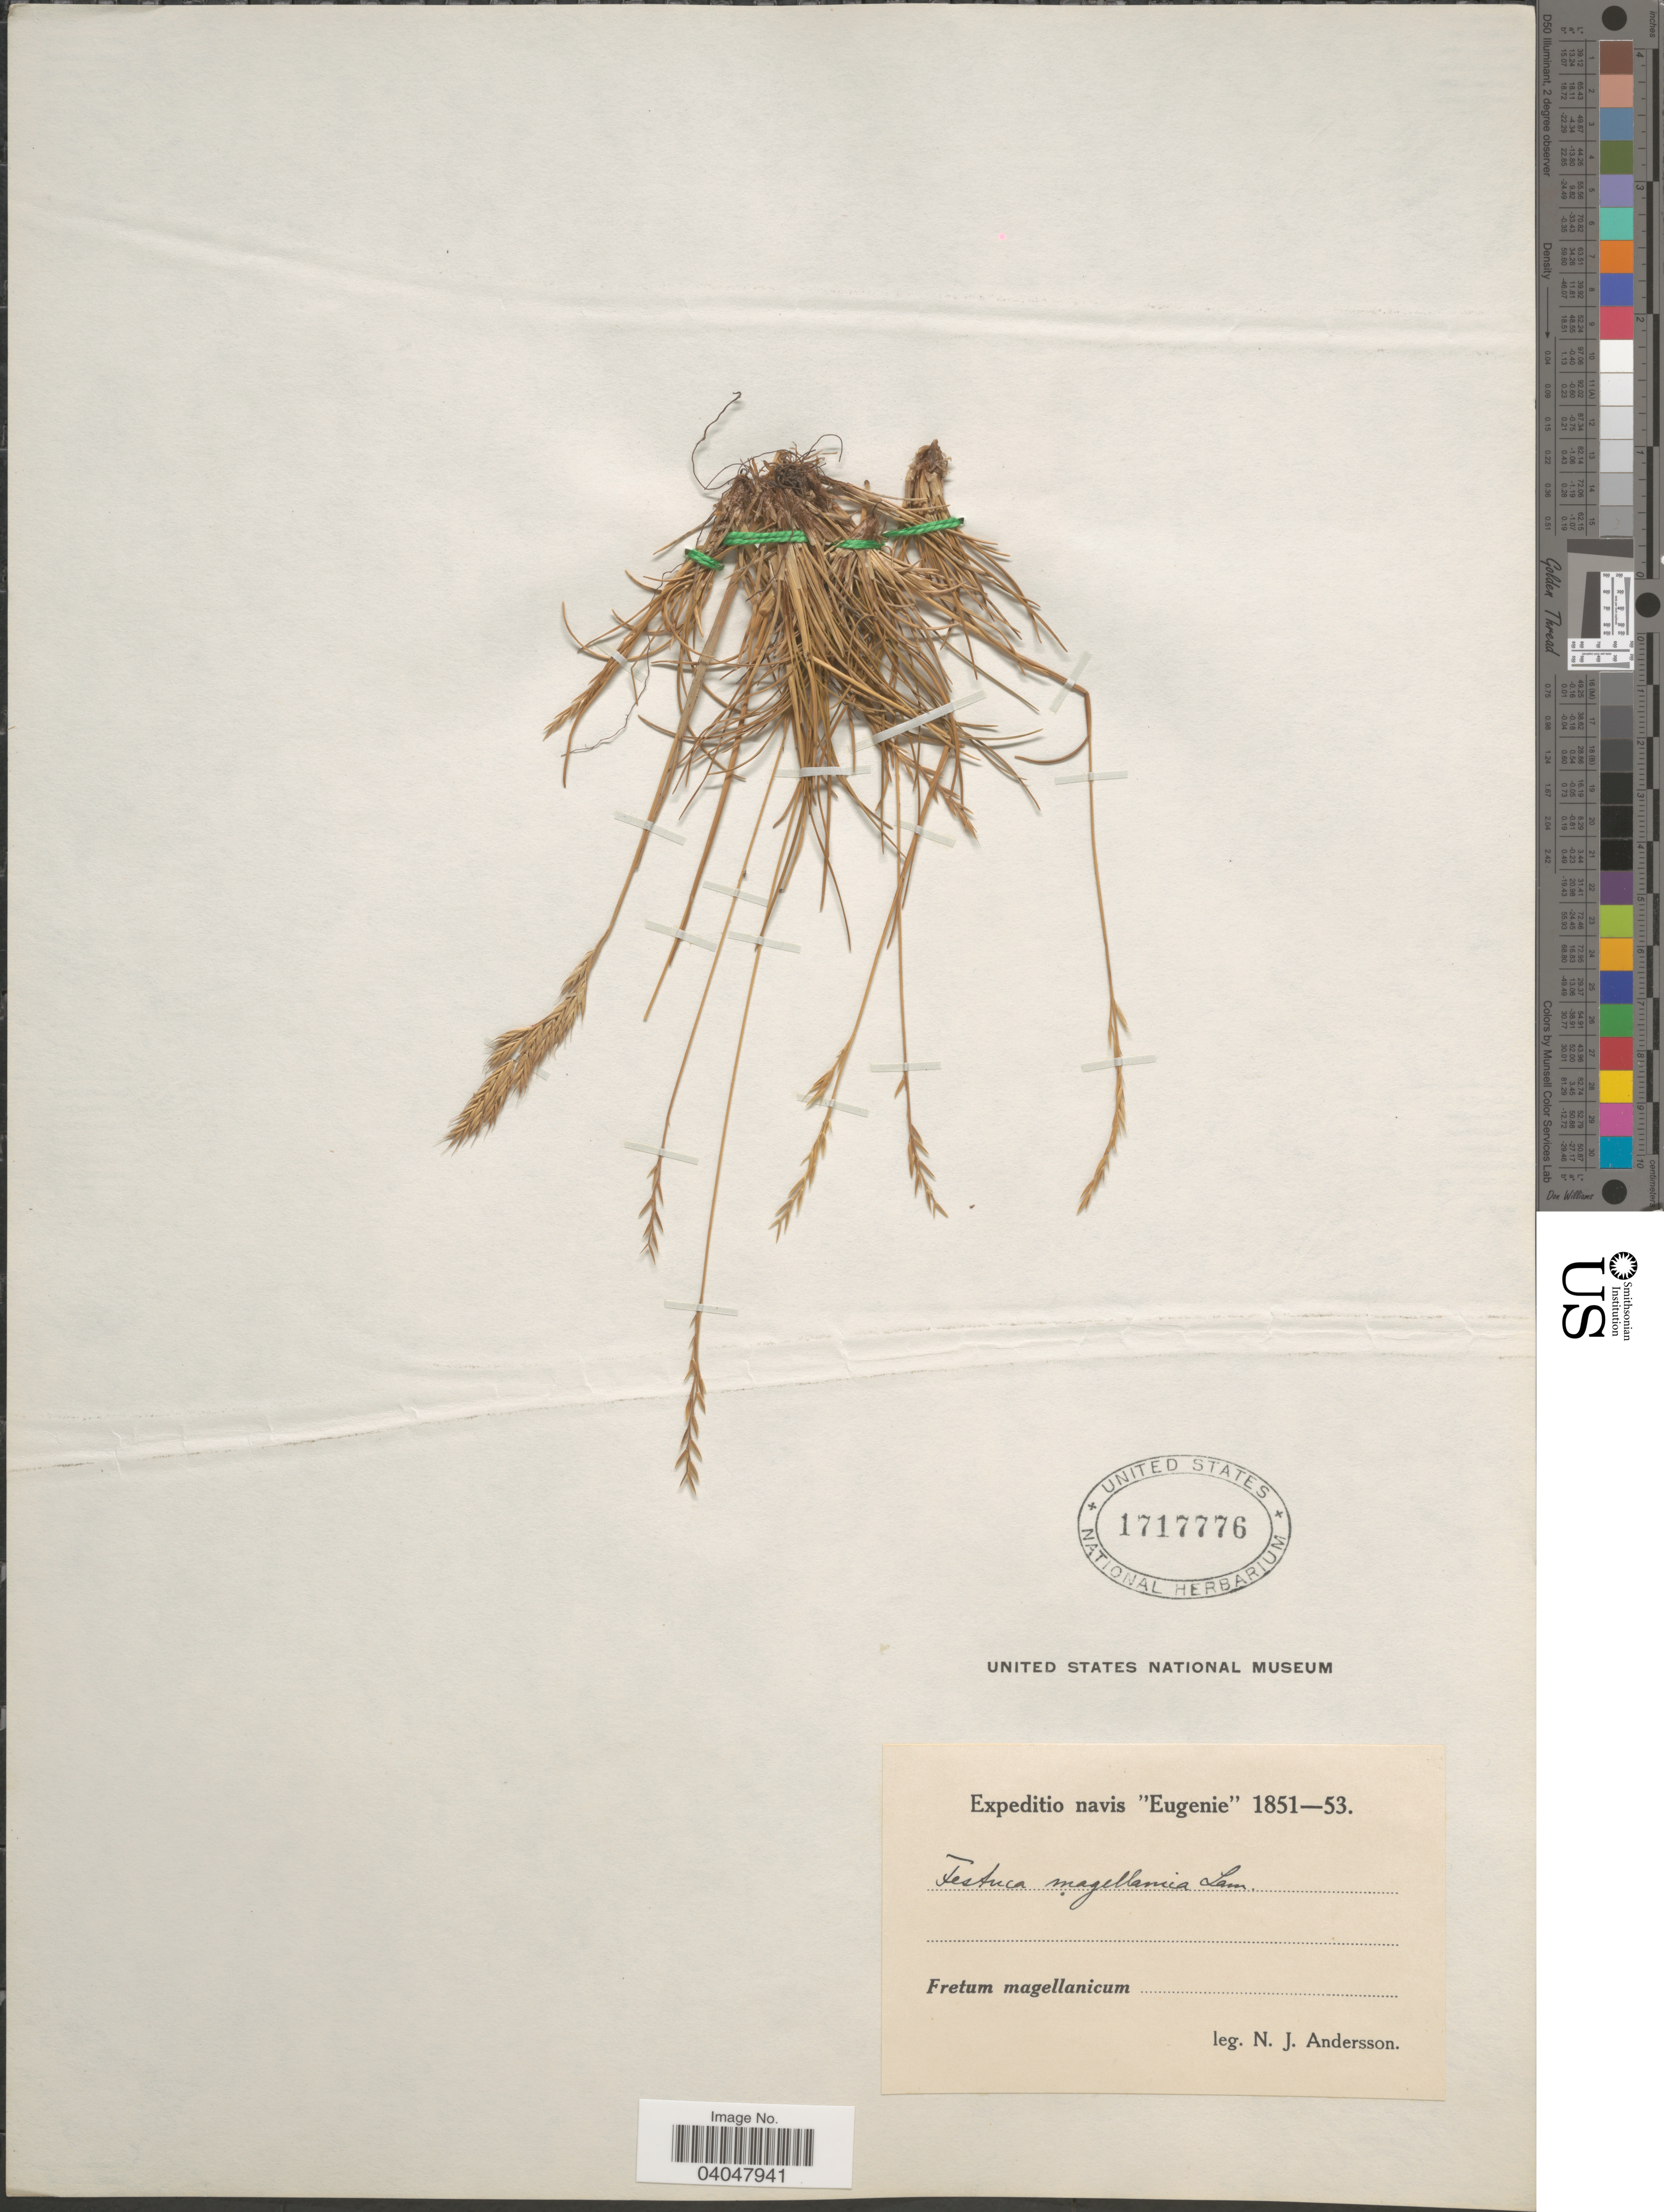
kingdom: Plantae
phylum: Tracheophyta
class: Liliopsida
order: Poales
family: Poaceae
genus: Festuca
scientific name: Festuca magellanica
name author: Lam.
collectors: N. J. Andersson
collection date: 1851/1853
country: Chile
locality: Fretum magellanicum.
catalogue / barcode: US 1717776